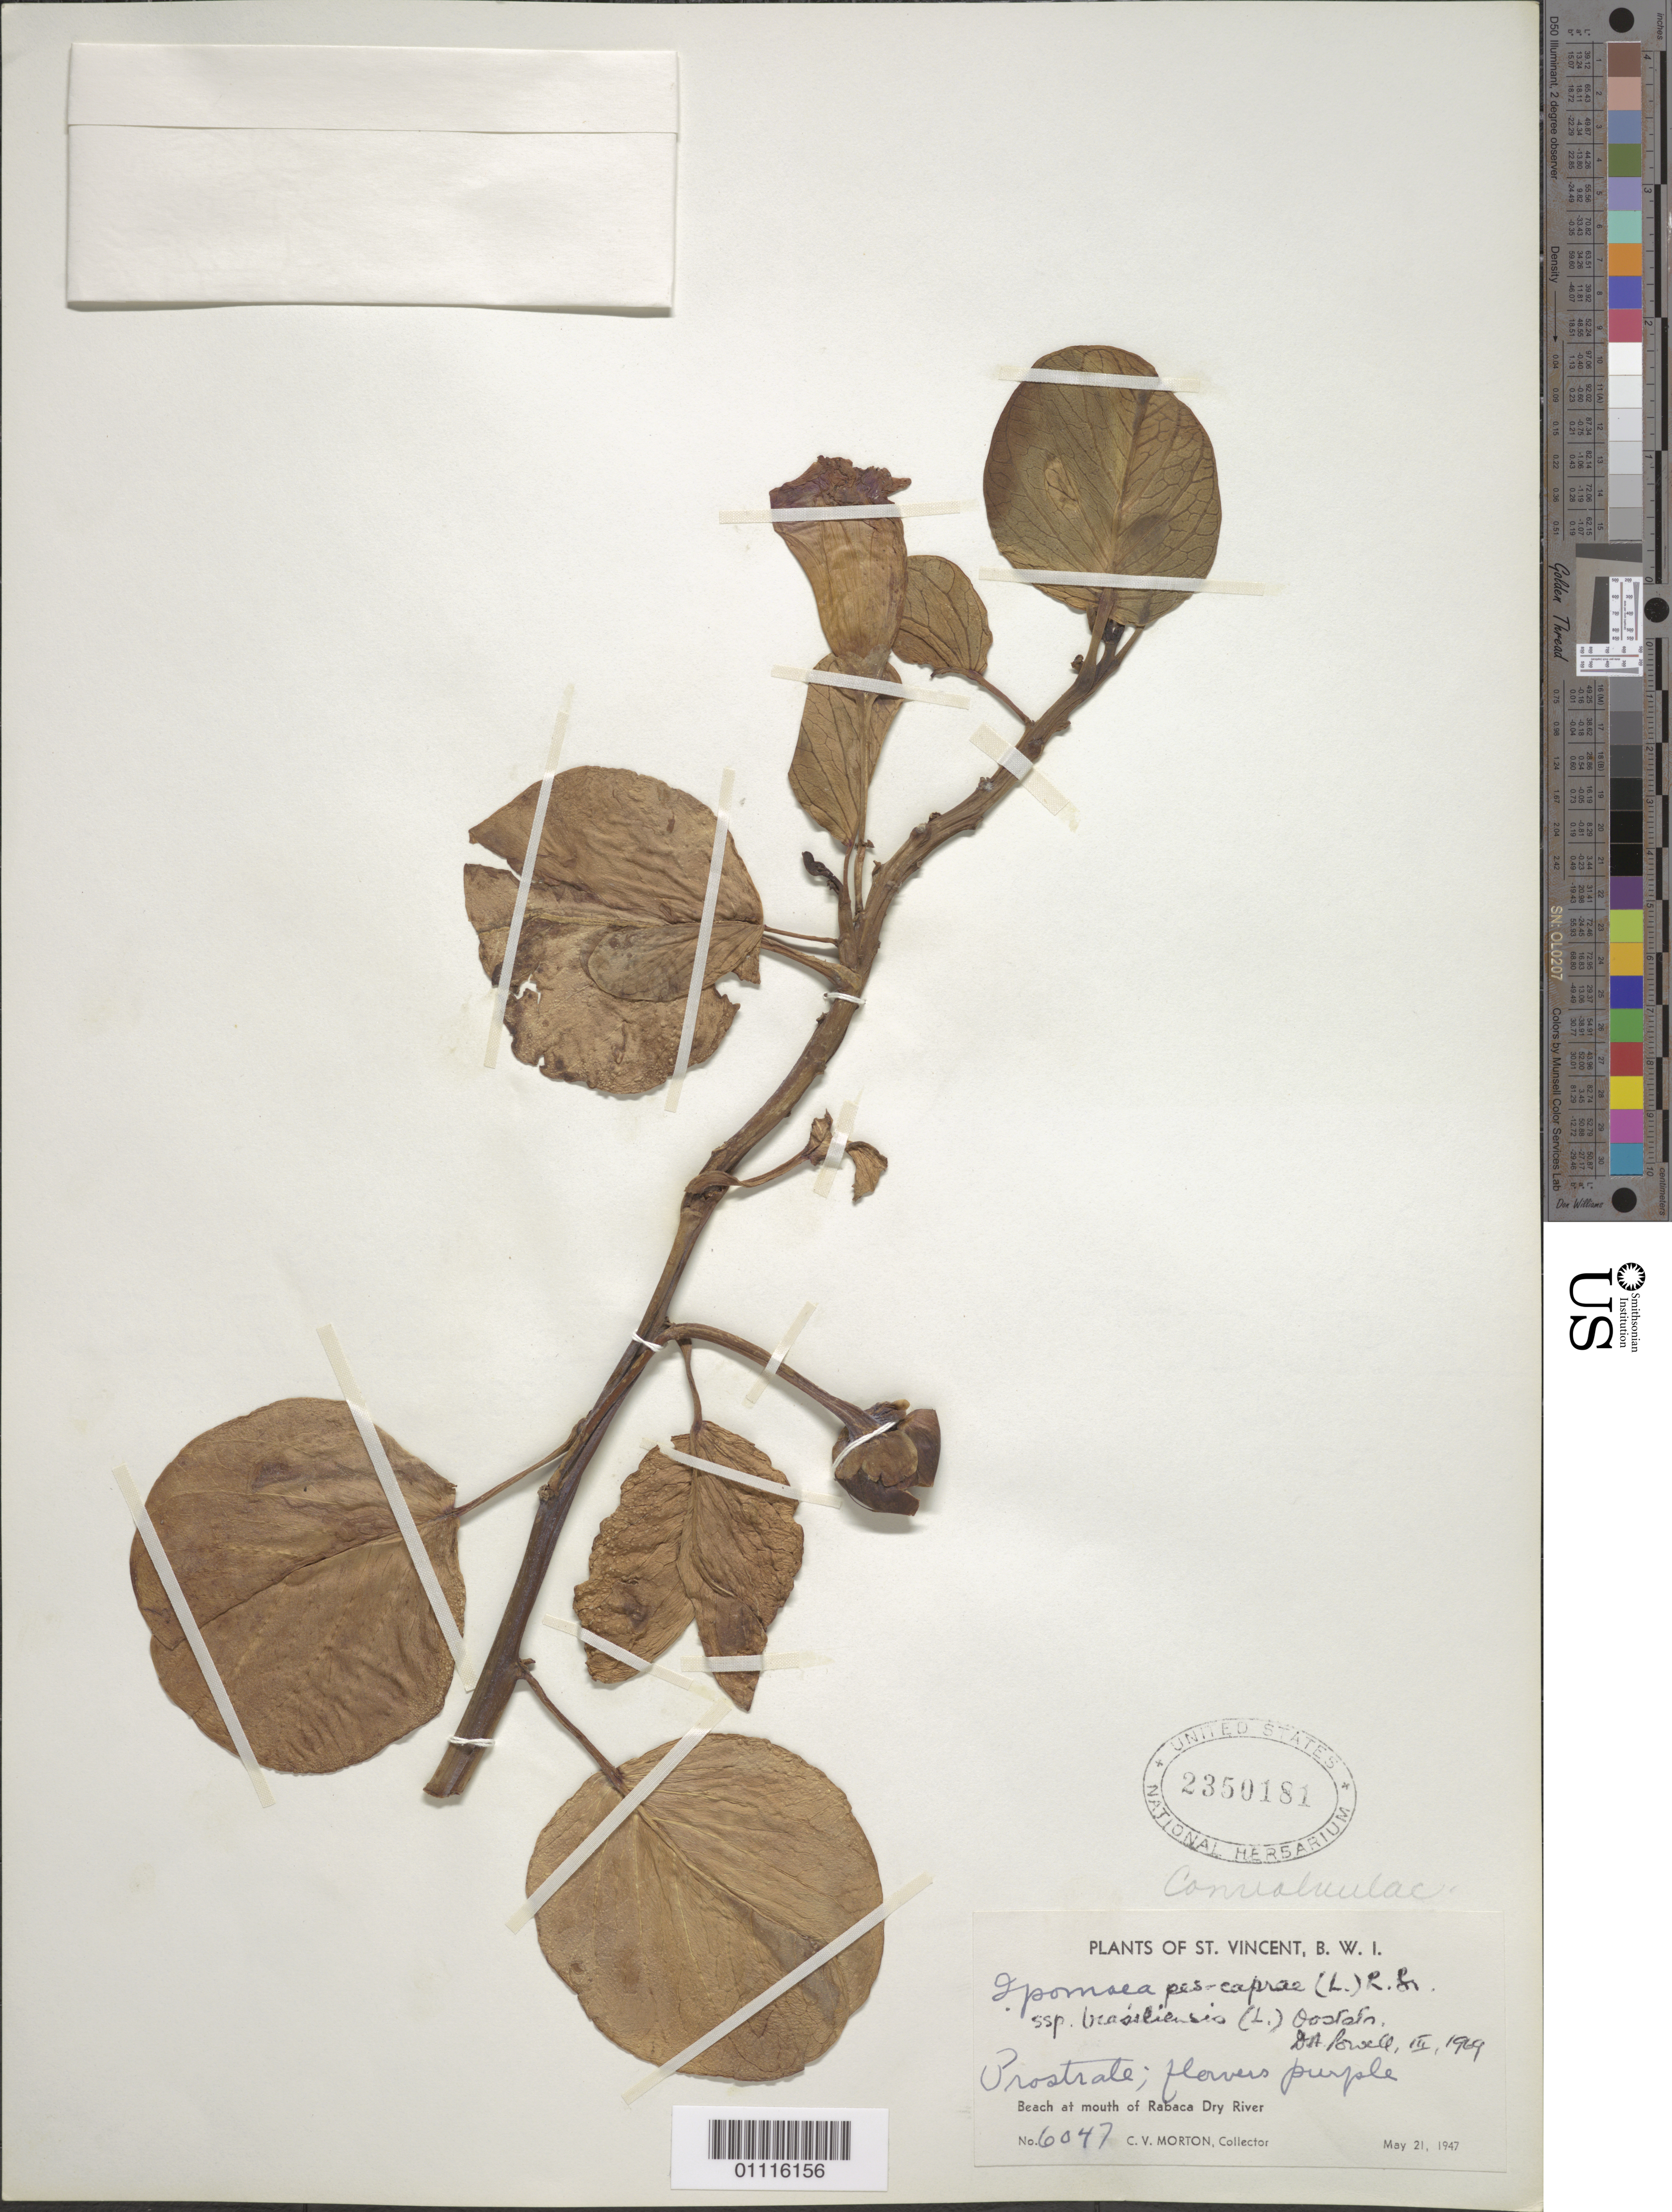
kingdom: Plantae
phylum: Tracheophyta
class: Magnoliopsida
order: Solanales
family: Convolvulaceae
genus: Ipomoea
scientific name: Ipomoea pes-caprae subsp. brasiliensis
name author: (L.) Ooststr.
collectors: C. V. Morton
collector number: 6047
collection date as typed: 21 May 1947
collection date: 1947-05-21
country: St. Vincent - Grenadines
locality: Beach at mouth of Rabaca Dry River.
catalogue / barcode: US 2350181